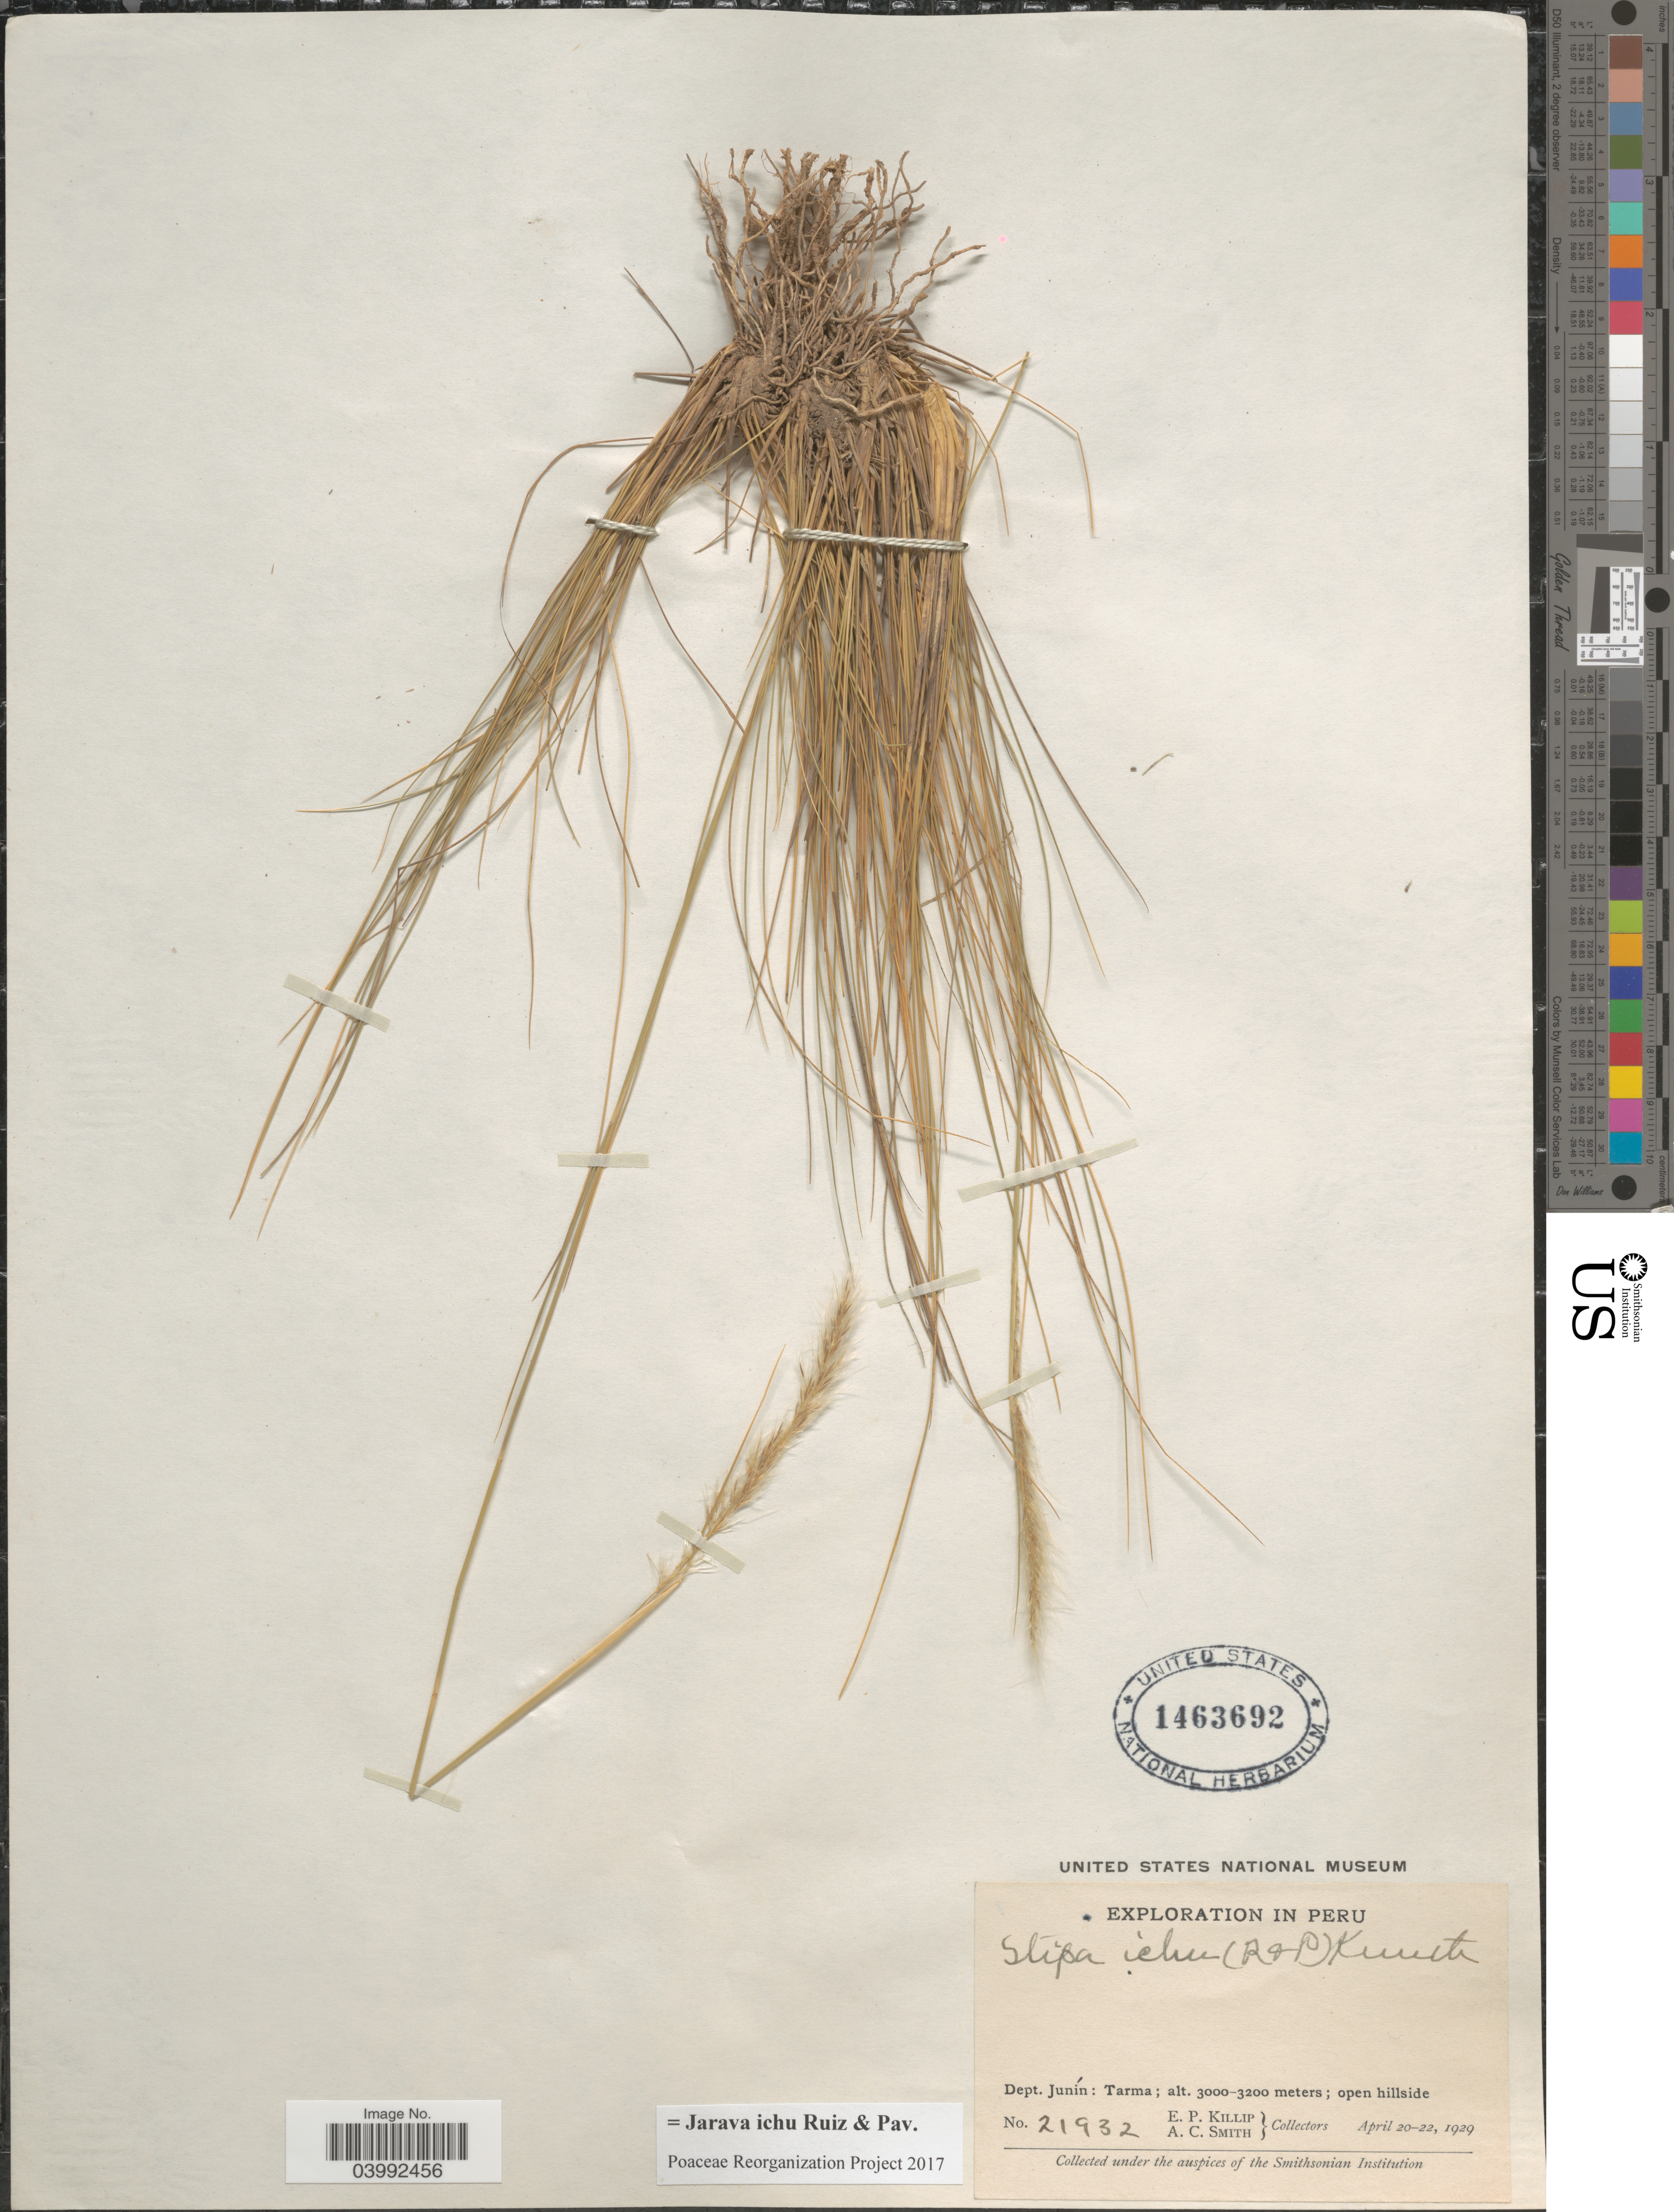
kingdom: Plantae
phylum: Tracheophyta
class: Liliopsida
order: Poales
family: Poaceae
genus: Jarava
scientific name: Jarava ichu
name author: Ruiz & Pav.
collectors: E. P. Killip & A. C. Smith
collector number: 21932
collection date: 1929-04-20/1929-04-22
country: Peru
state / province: Junín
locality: Dept. Junín: Tarma.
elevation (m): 3000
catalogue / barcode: US 1463692